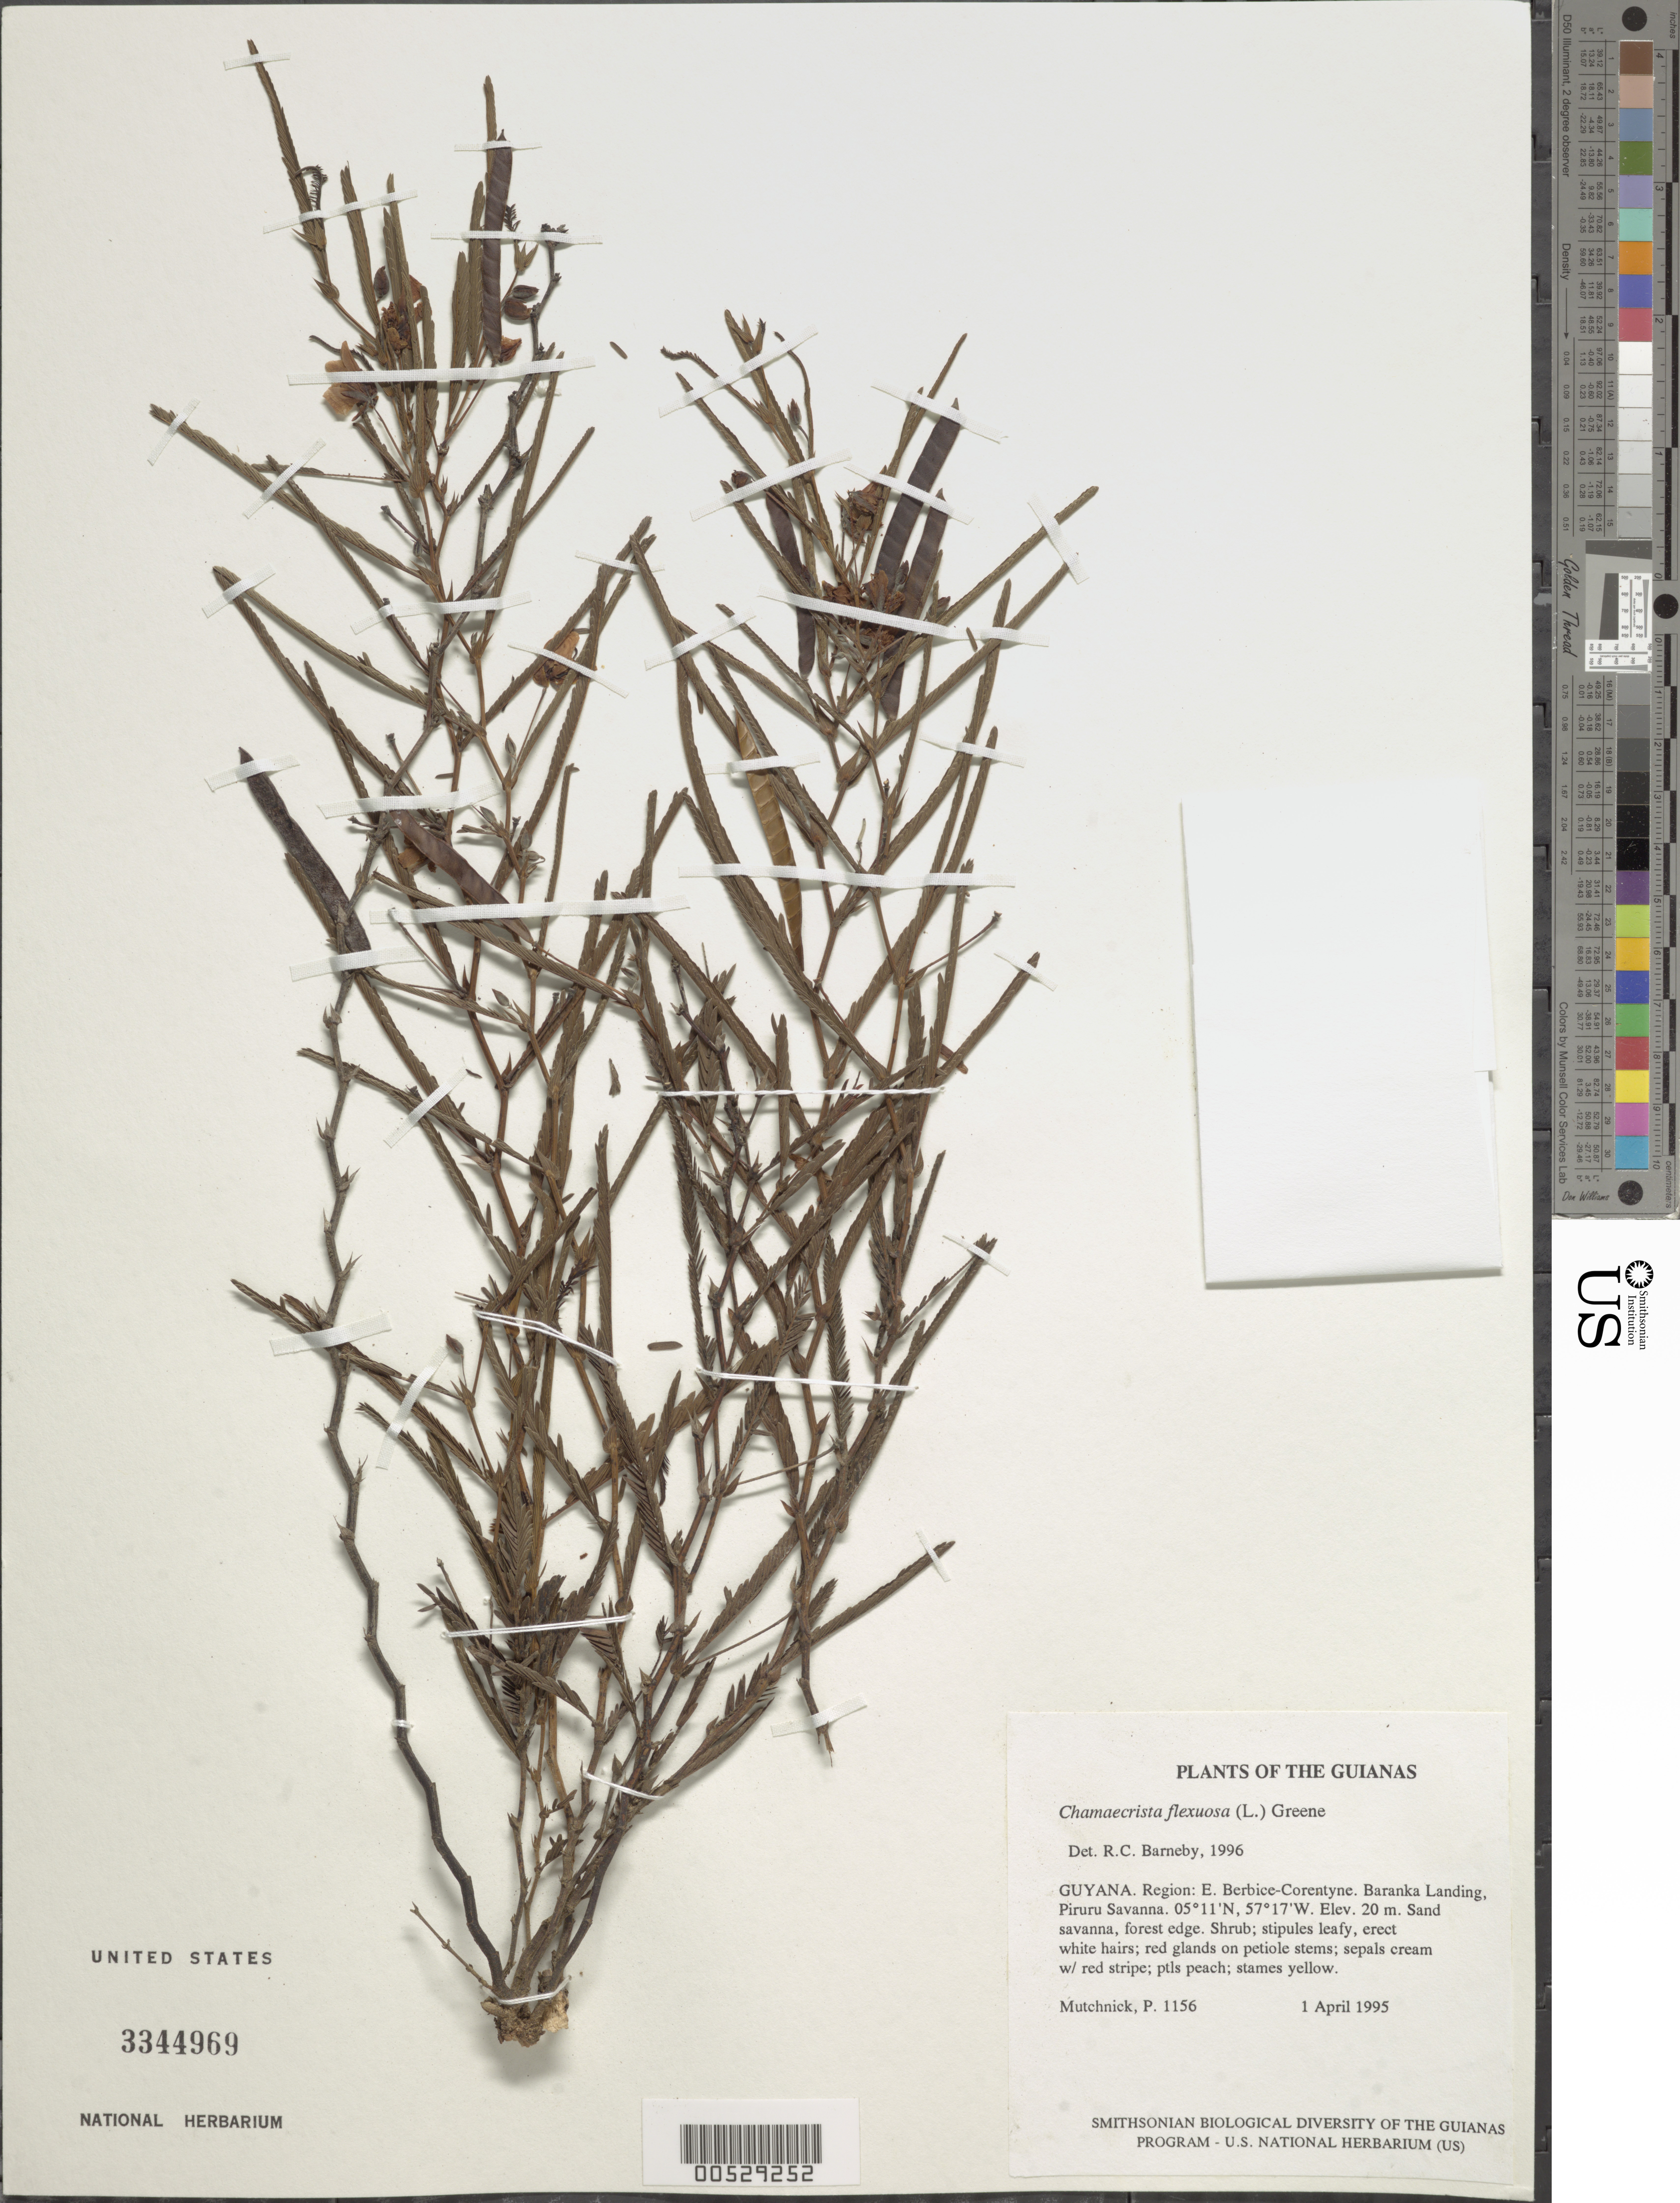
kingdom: Plantae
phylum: Tracheophyta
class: Magnoliopsida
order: Fabales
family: Fabaceae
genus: Chamaecrista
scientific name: Chamaecrista flexuosa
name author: (L.) Greene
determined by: Barneby, Rupert C., (NY)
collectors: P. Mutchnick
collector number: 1156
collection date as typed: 1 April 1995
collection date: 1995-04-01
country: Guyana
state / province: E. Berbice-Corentyne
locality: Baranka Landing, Piruru Savanna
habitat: Sand savanna, forest edge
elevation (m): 20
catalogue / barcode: US 3344969